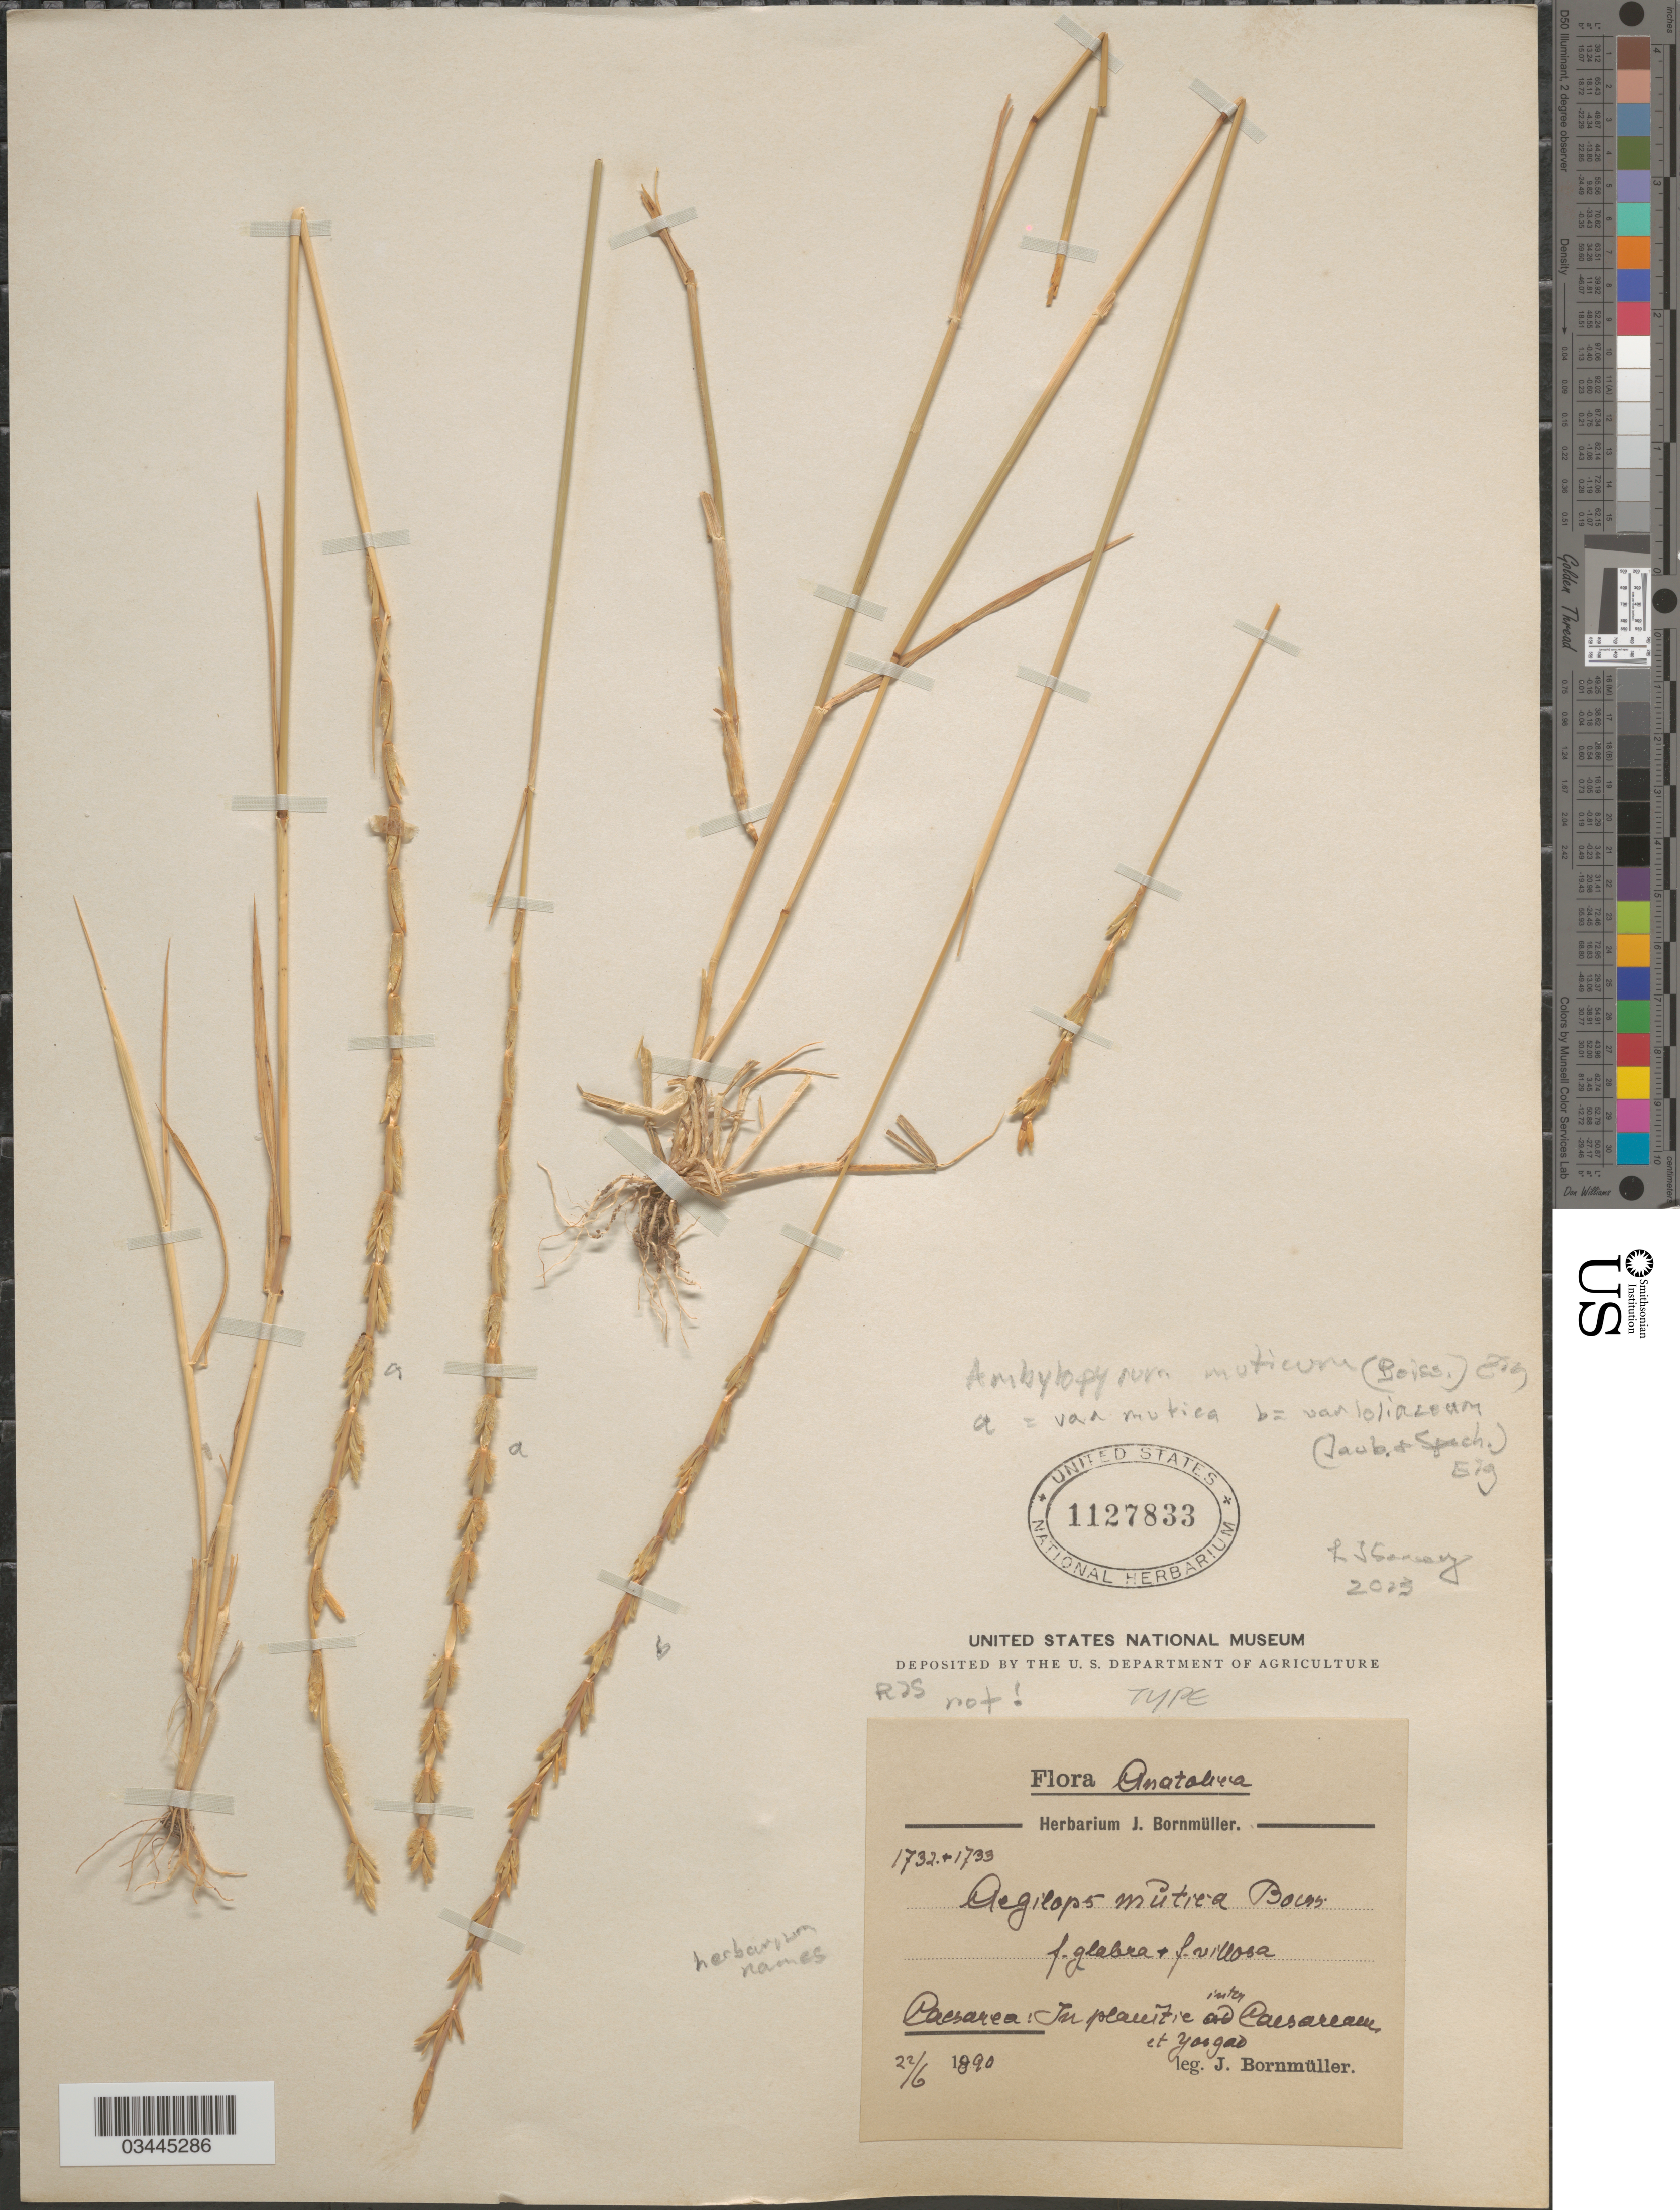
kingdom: Plantae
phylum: Tracheophyta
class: Liliopsida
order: Poales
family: Poaceae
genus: Aegilops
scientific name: Aegilops mutica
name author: Boiss.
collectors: J. Bornmüller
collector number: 1732/1733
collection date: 1890-06-22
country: Turkey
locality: Anatolica. Cascarea: In planitie ad inter Cascaream et Yorgad.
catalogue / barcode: US 1127833